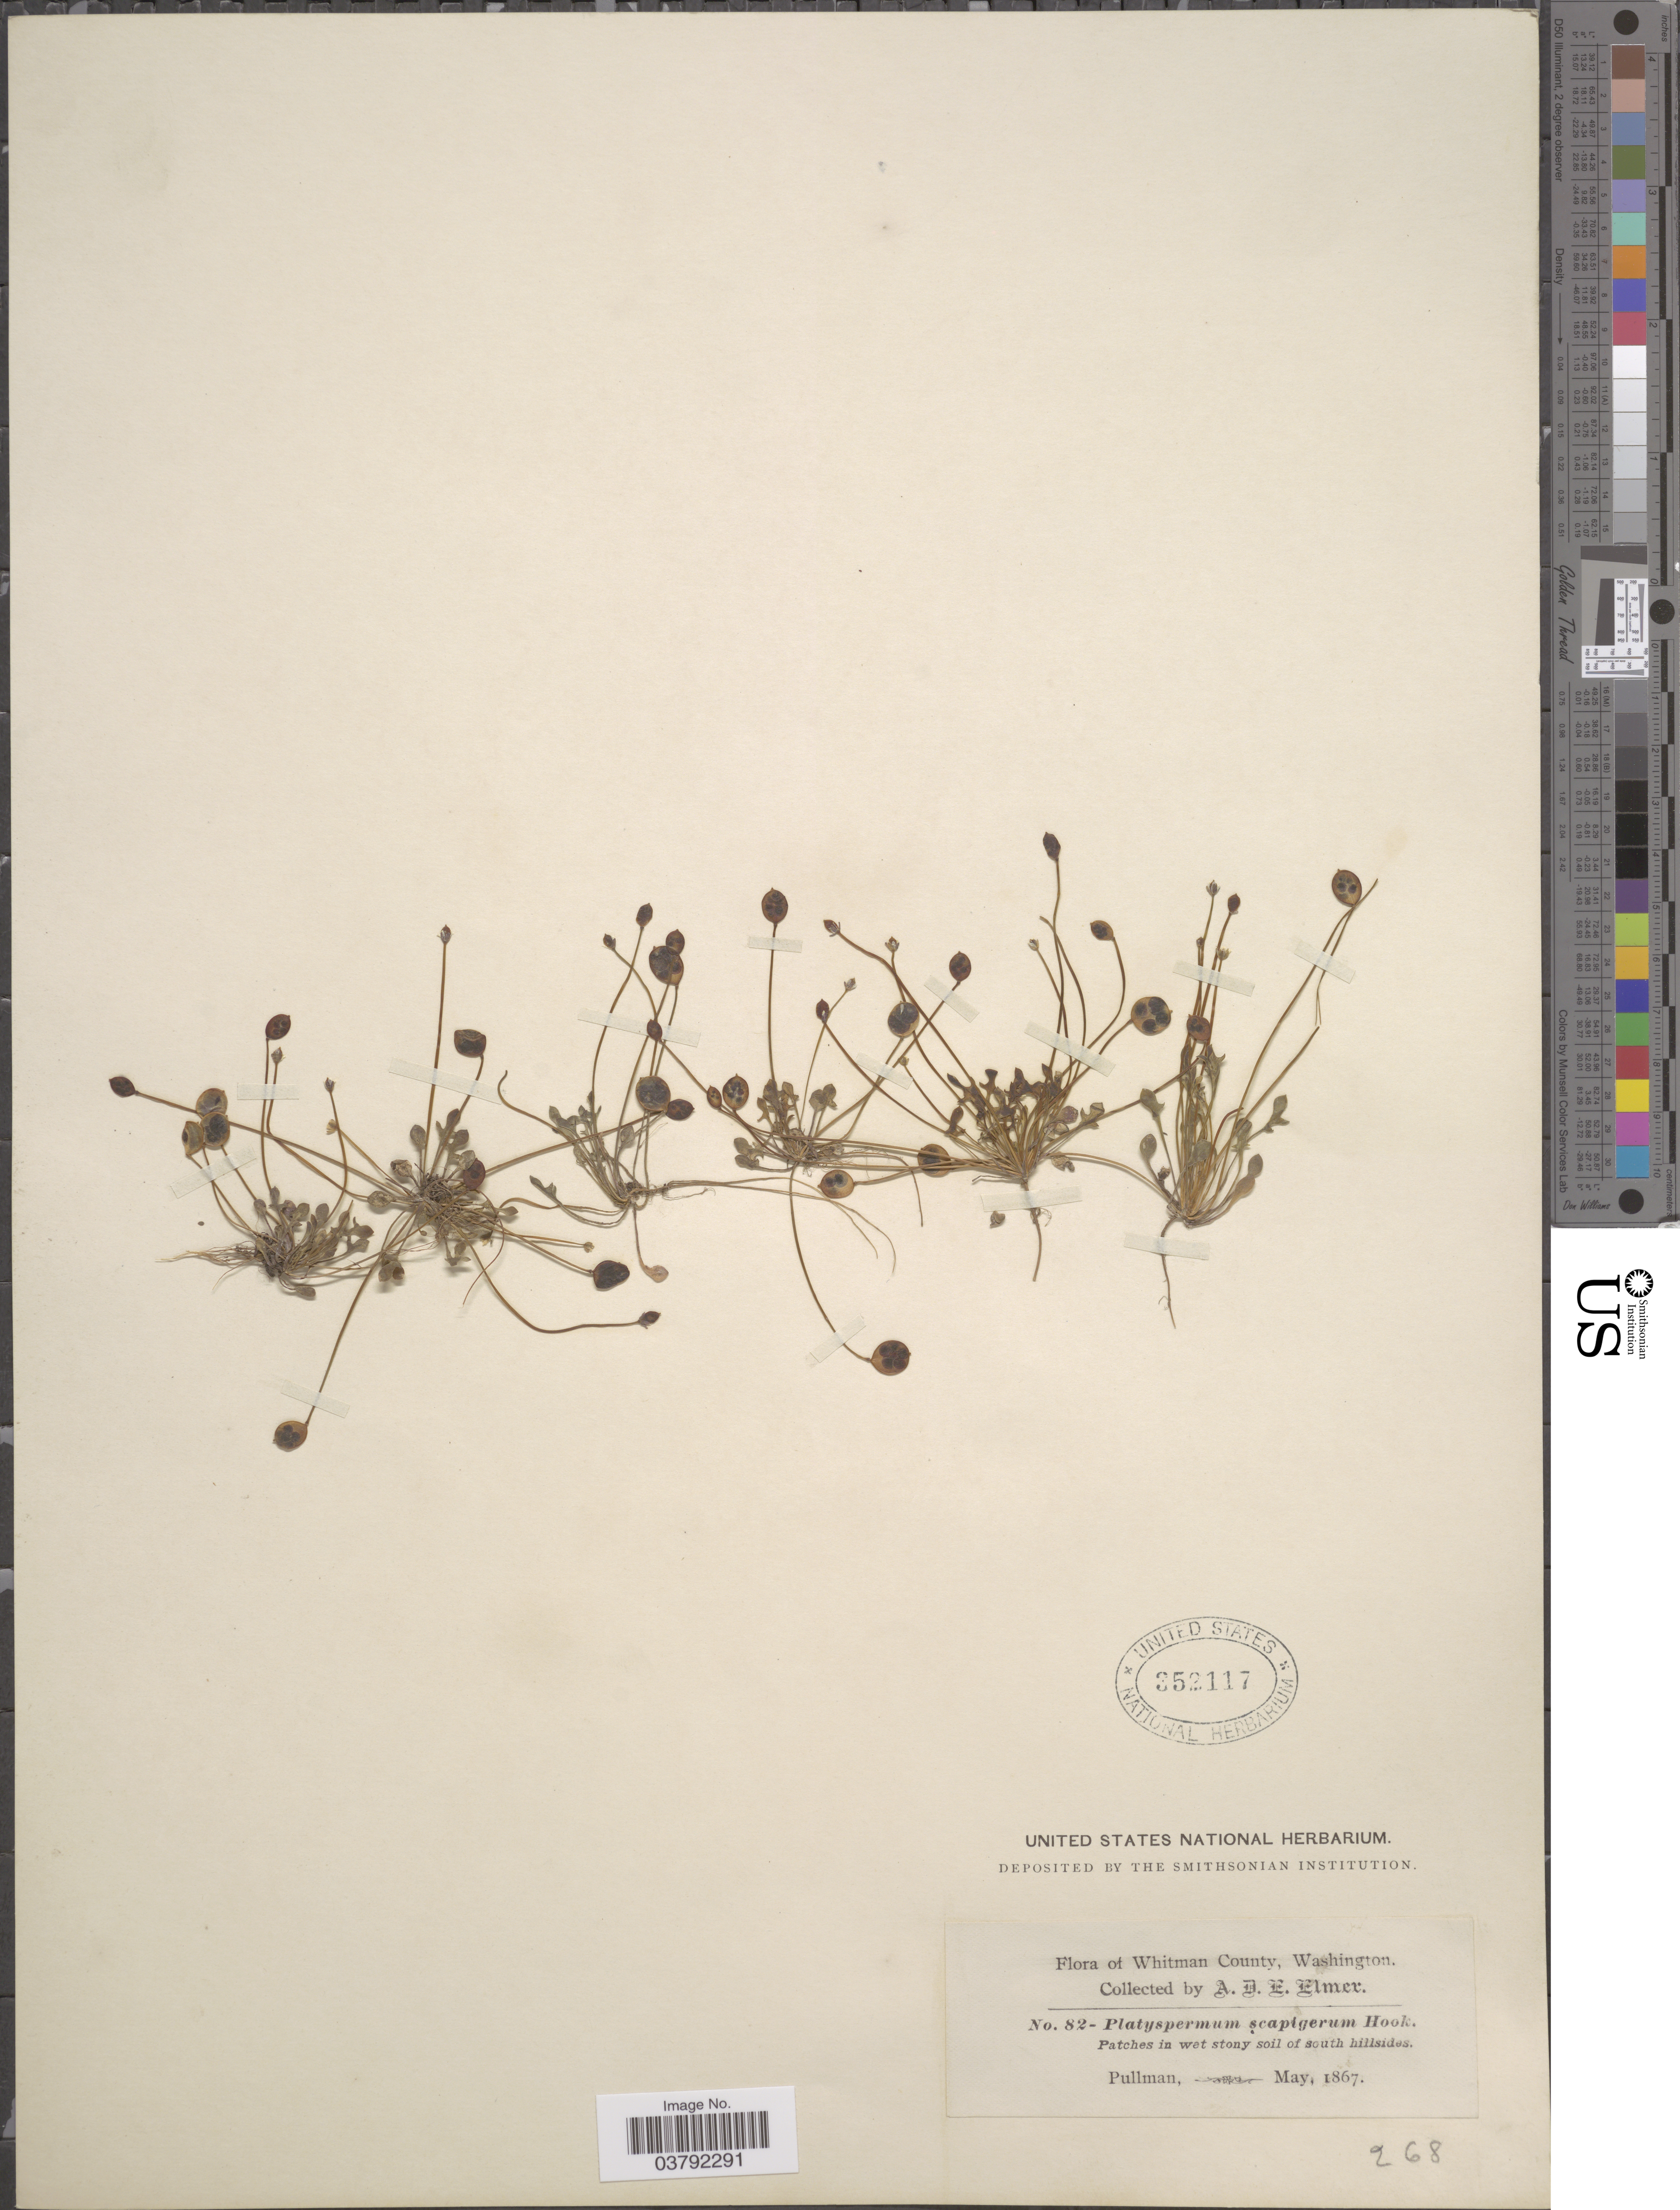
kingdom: Plantae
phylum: Tracheophyta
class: Magnoliopsida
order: Brassicales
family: Brassicaceae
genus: Idahoa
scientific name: Idahoa scapigera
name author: A. Nelson & J.F. Macbr.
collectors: A. D. E. Elmer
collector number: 82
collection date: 1867-05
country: United States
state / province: Washington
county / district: Whitman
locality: Whitman County. Pullman. Patches in wet stony soil of south hillside.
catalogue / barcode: US 352117